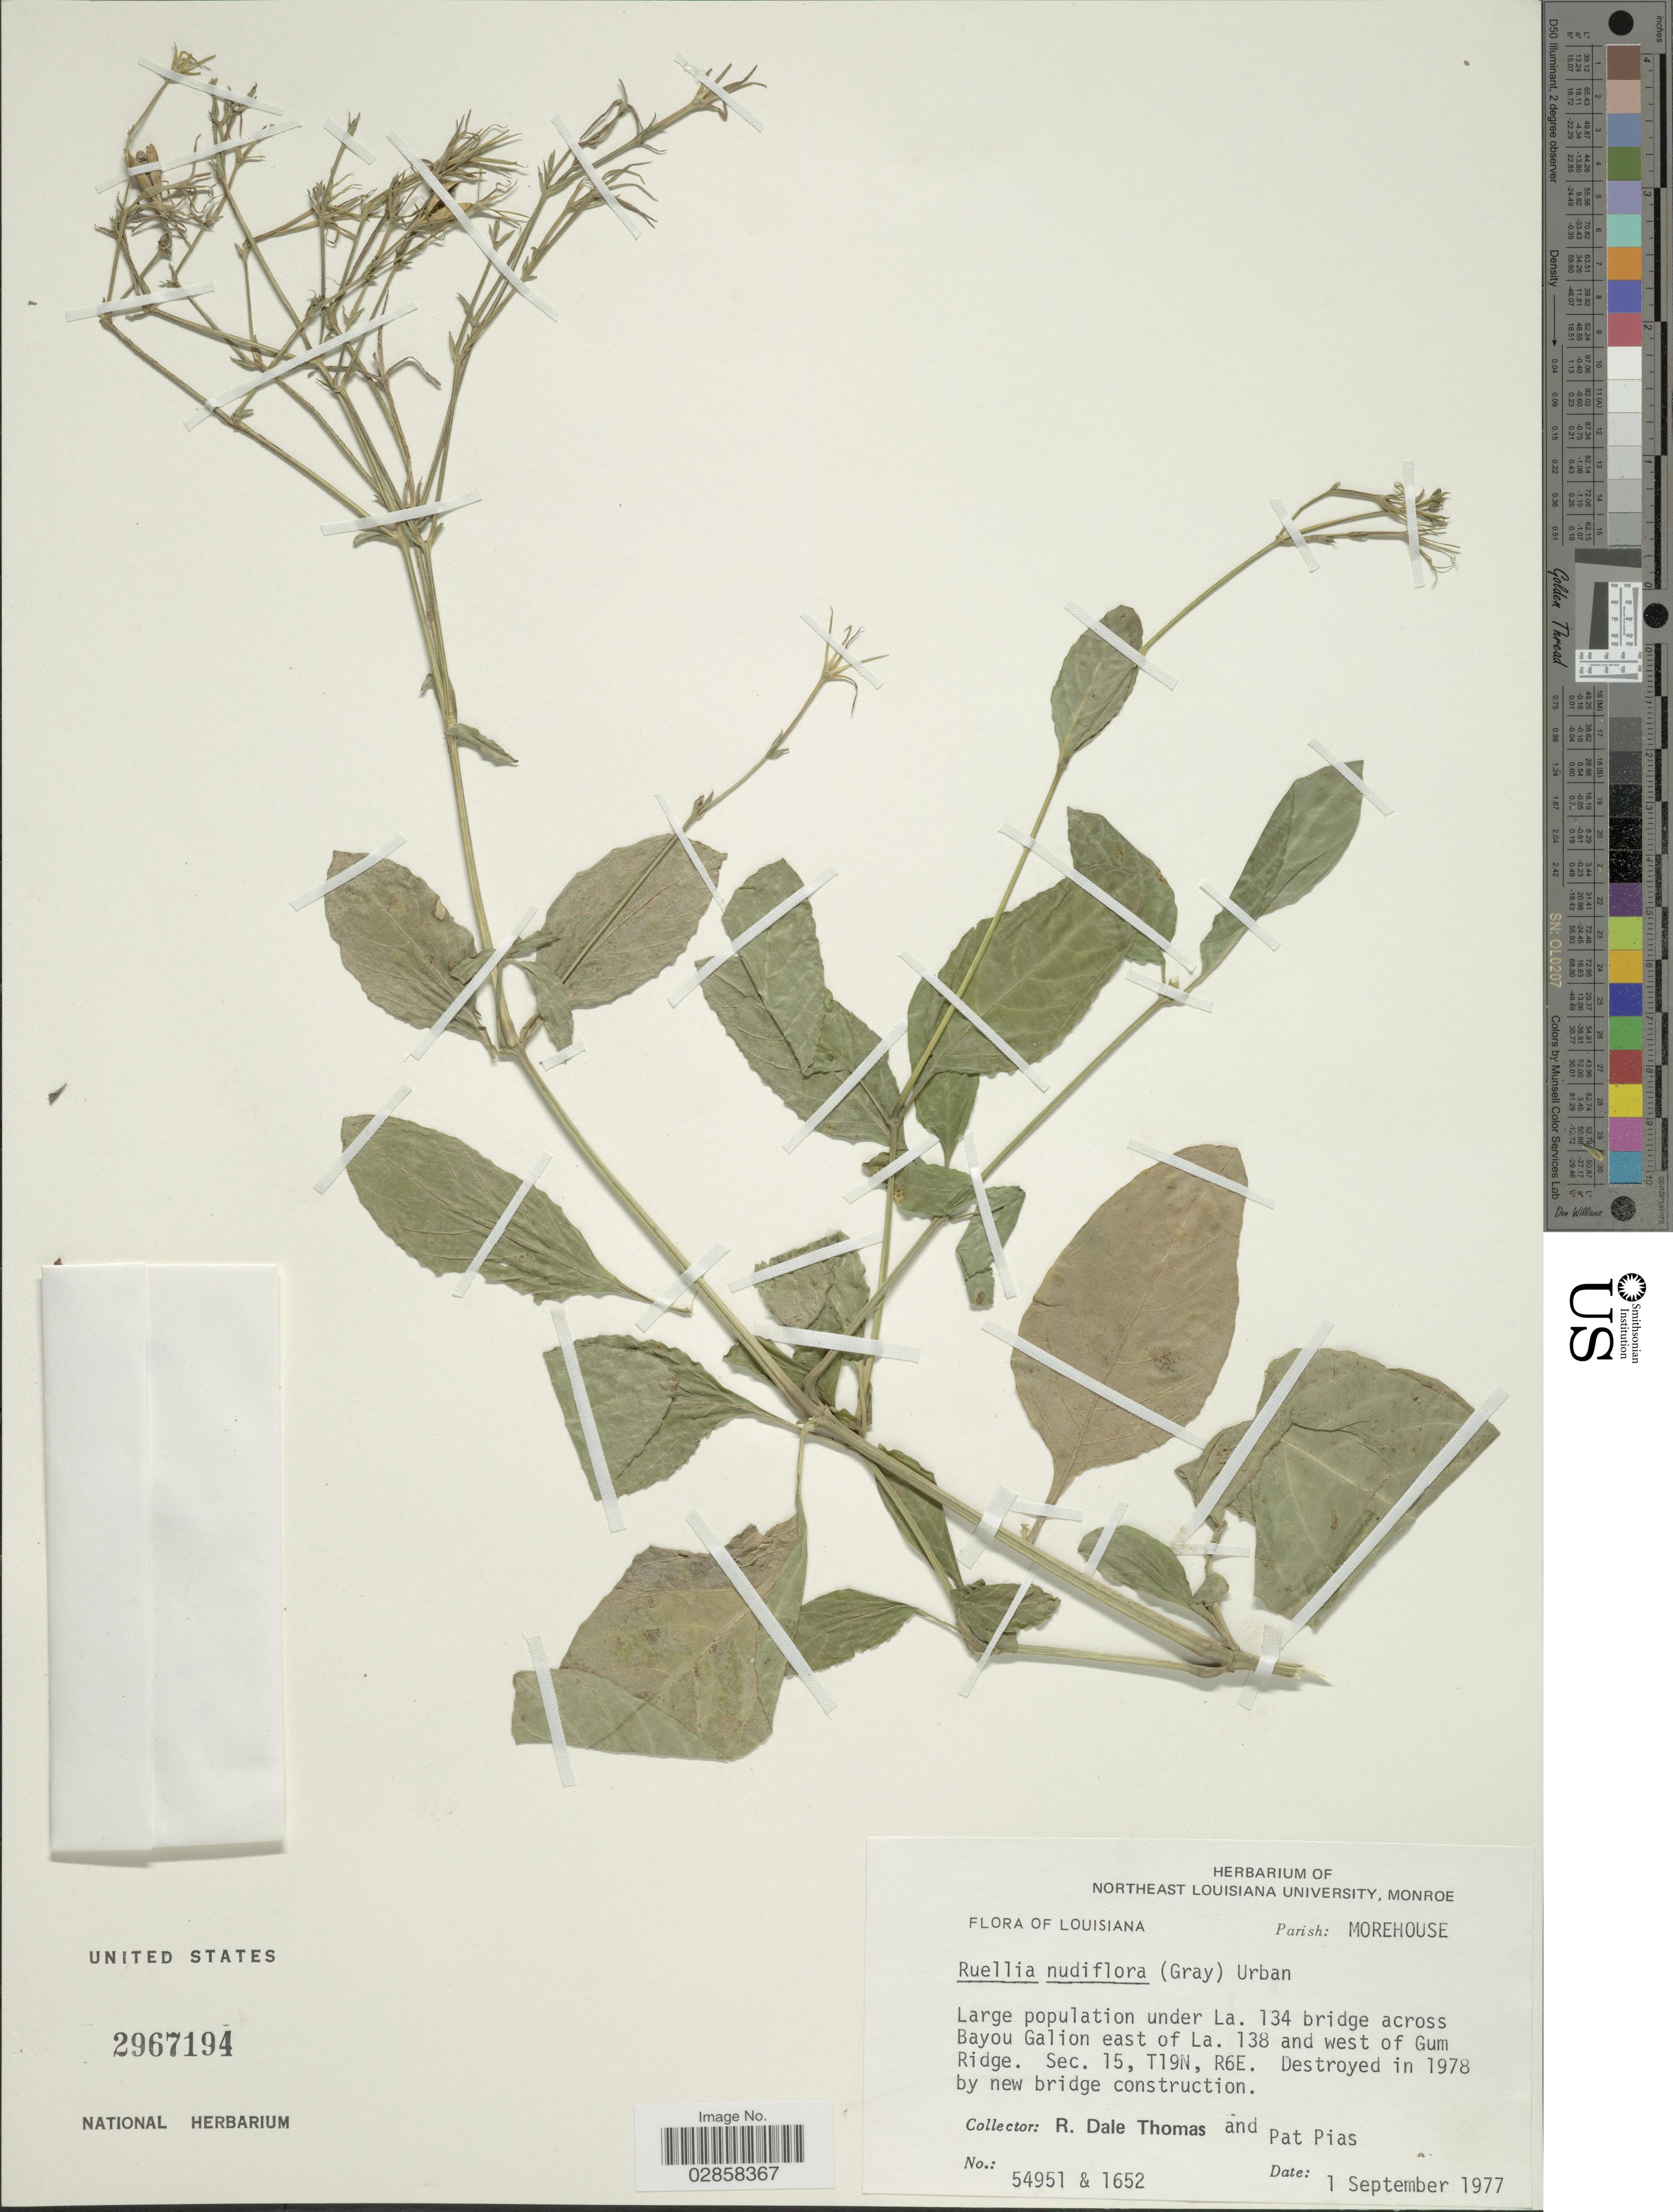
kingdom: Plantae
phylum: Tracheophyta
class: Magnoliopsida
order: Lamiales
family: Acanthaceae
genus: Ruellia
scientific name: Ruellia sp.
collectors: R. Thomas & P. Pias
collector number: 54951/1652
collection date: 1977-09-01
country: United States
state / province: Louisiana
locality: Parish: Morehouse. Large population under La. 134 bridge across Bayou Galion east of La. 138 and west of Gum Ridge. Sec. 15, T19N, R6E.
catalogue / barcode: US 2967194